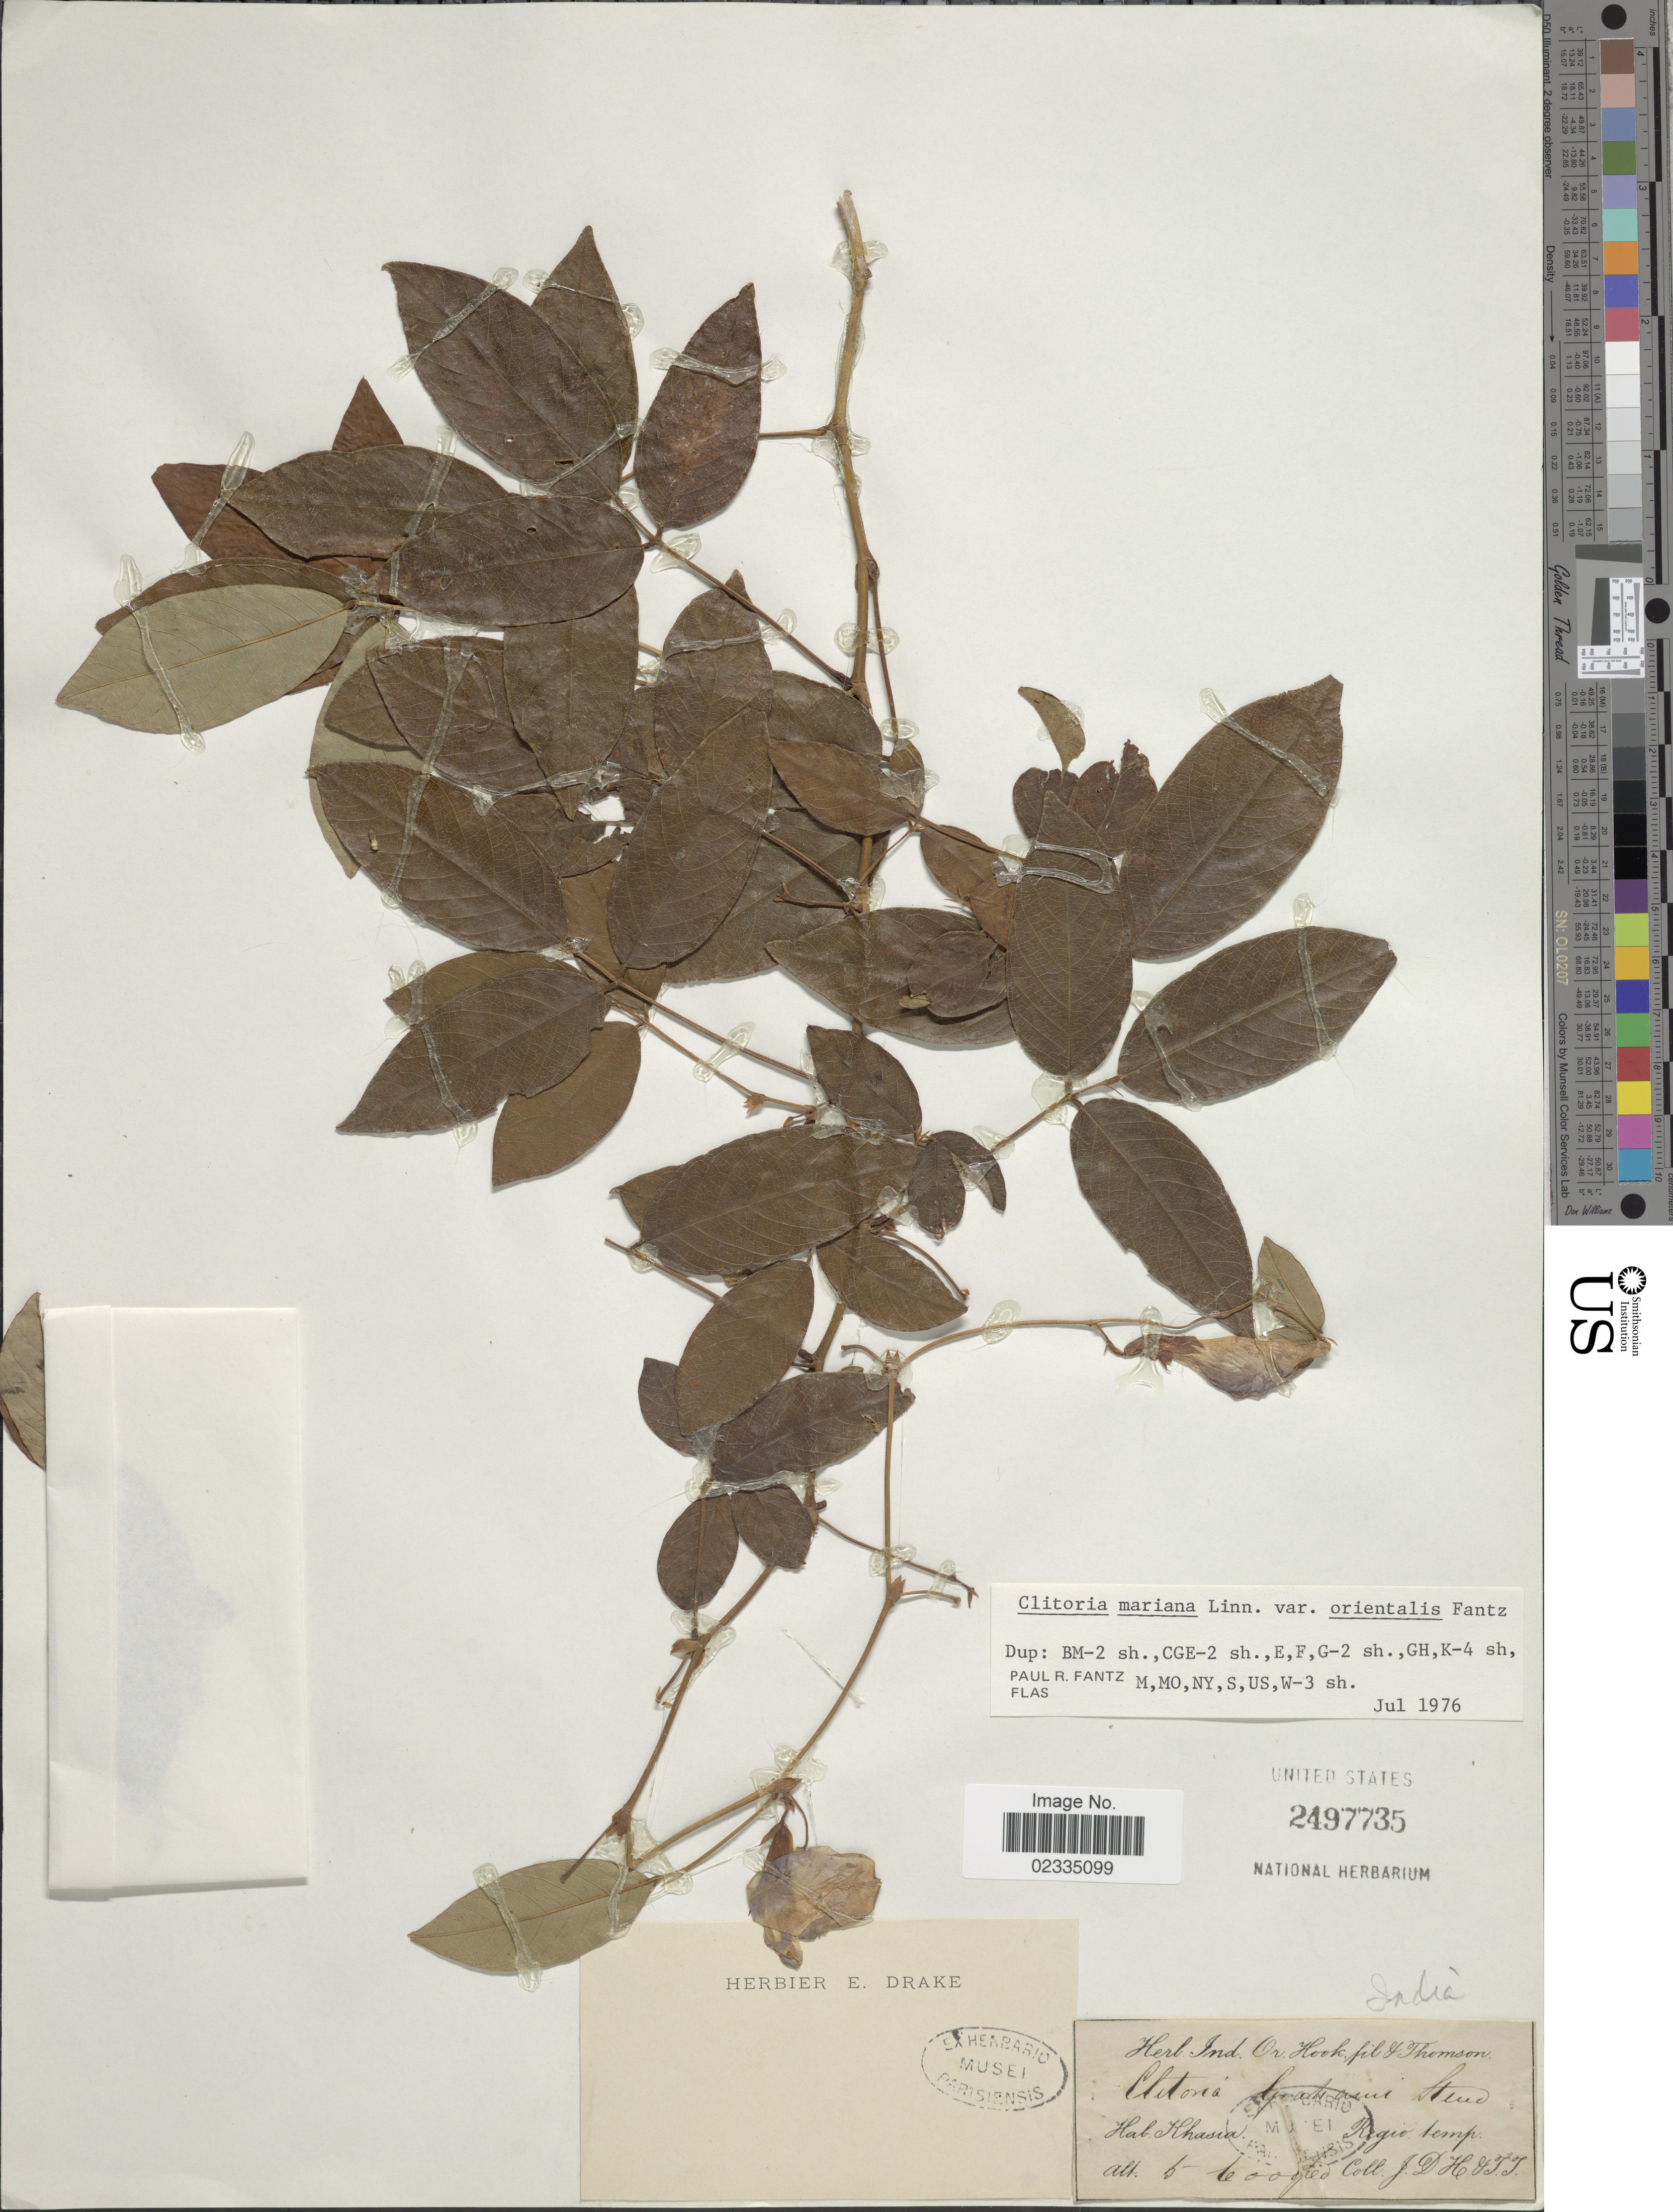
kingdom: Plantae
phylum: Tracheophyta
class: Magnoliopsida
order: Fabales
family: Fabaceae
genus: Clitoria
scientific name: Clitoria mariana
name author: L.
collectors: J. D. Hooker & T. Thomson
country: India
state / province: Meghalaya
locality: Khasia, Regio temp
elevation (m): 152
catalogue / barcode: US 2497735